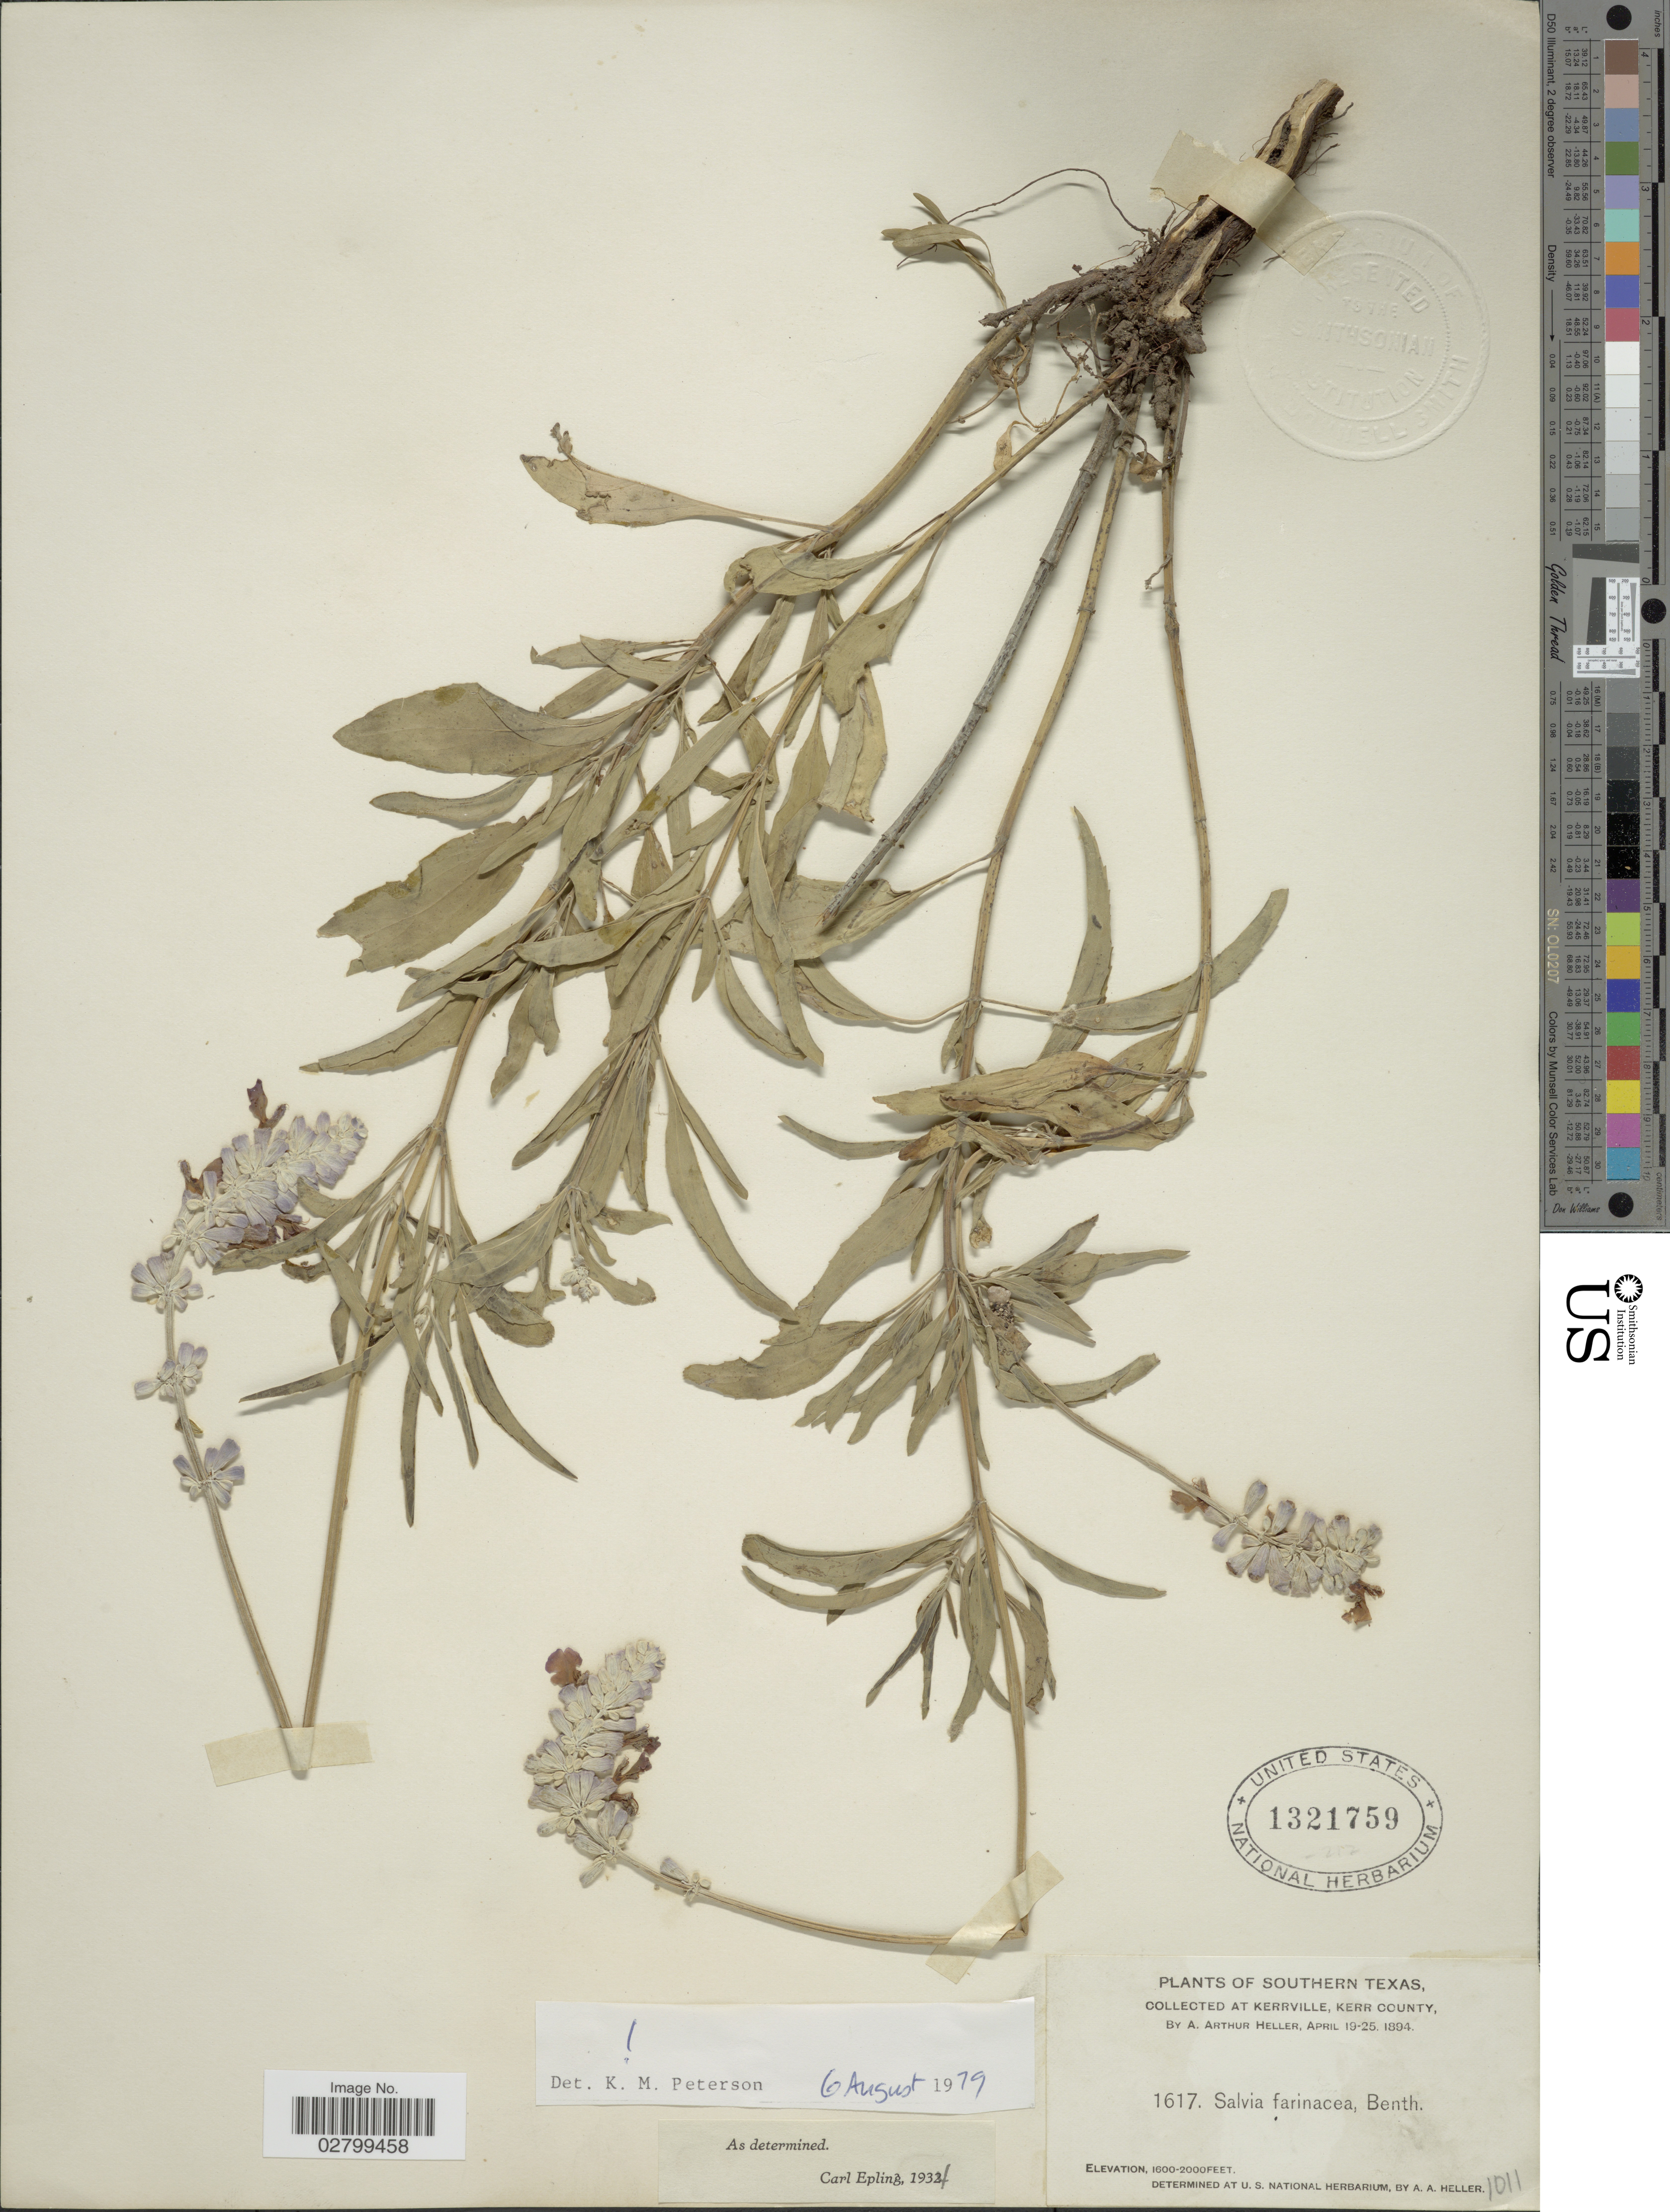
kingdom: Plantae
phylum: Tracheophyta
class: Magnoliopsida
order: Lamiales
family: Lamiaceae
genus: Salvia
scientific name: Salvia farinacea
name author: Benth.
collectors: A. A. Heller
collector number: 1617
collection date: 1894-04-19/1894-04-25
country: United States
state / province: Texas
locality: Southern Texas. Kerrville, Kerr County.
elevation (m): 488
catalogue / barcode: US 1321759